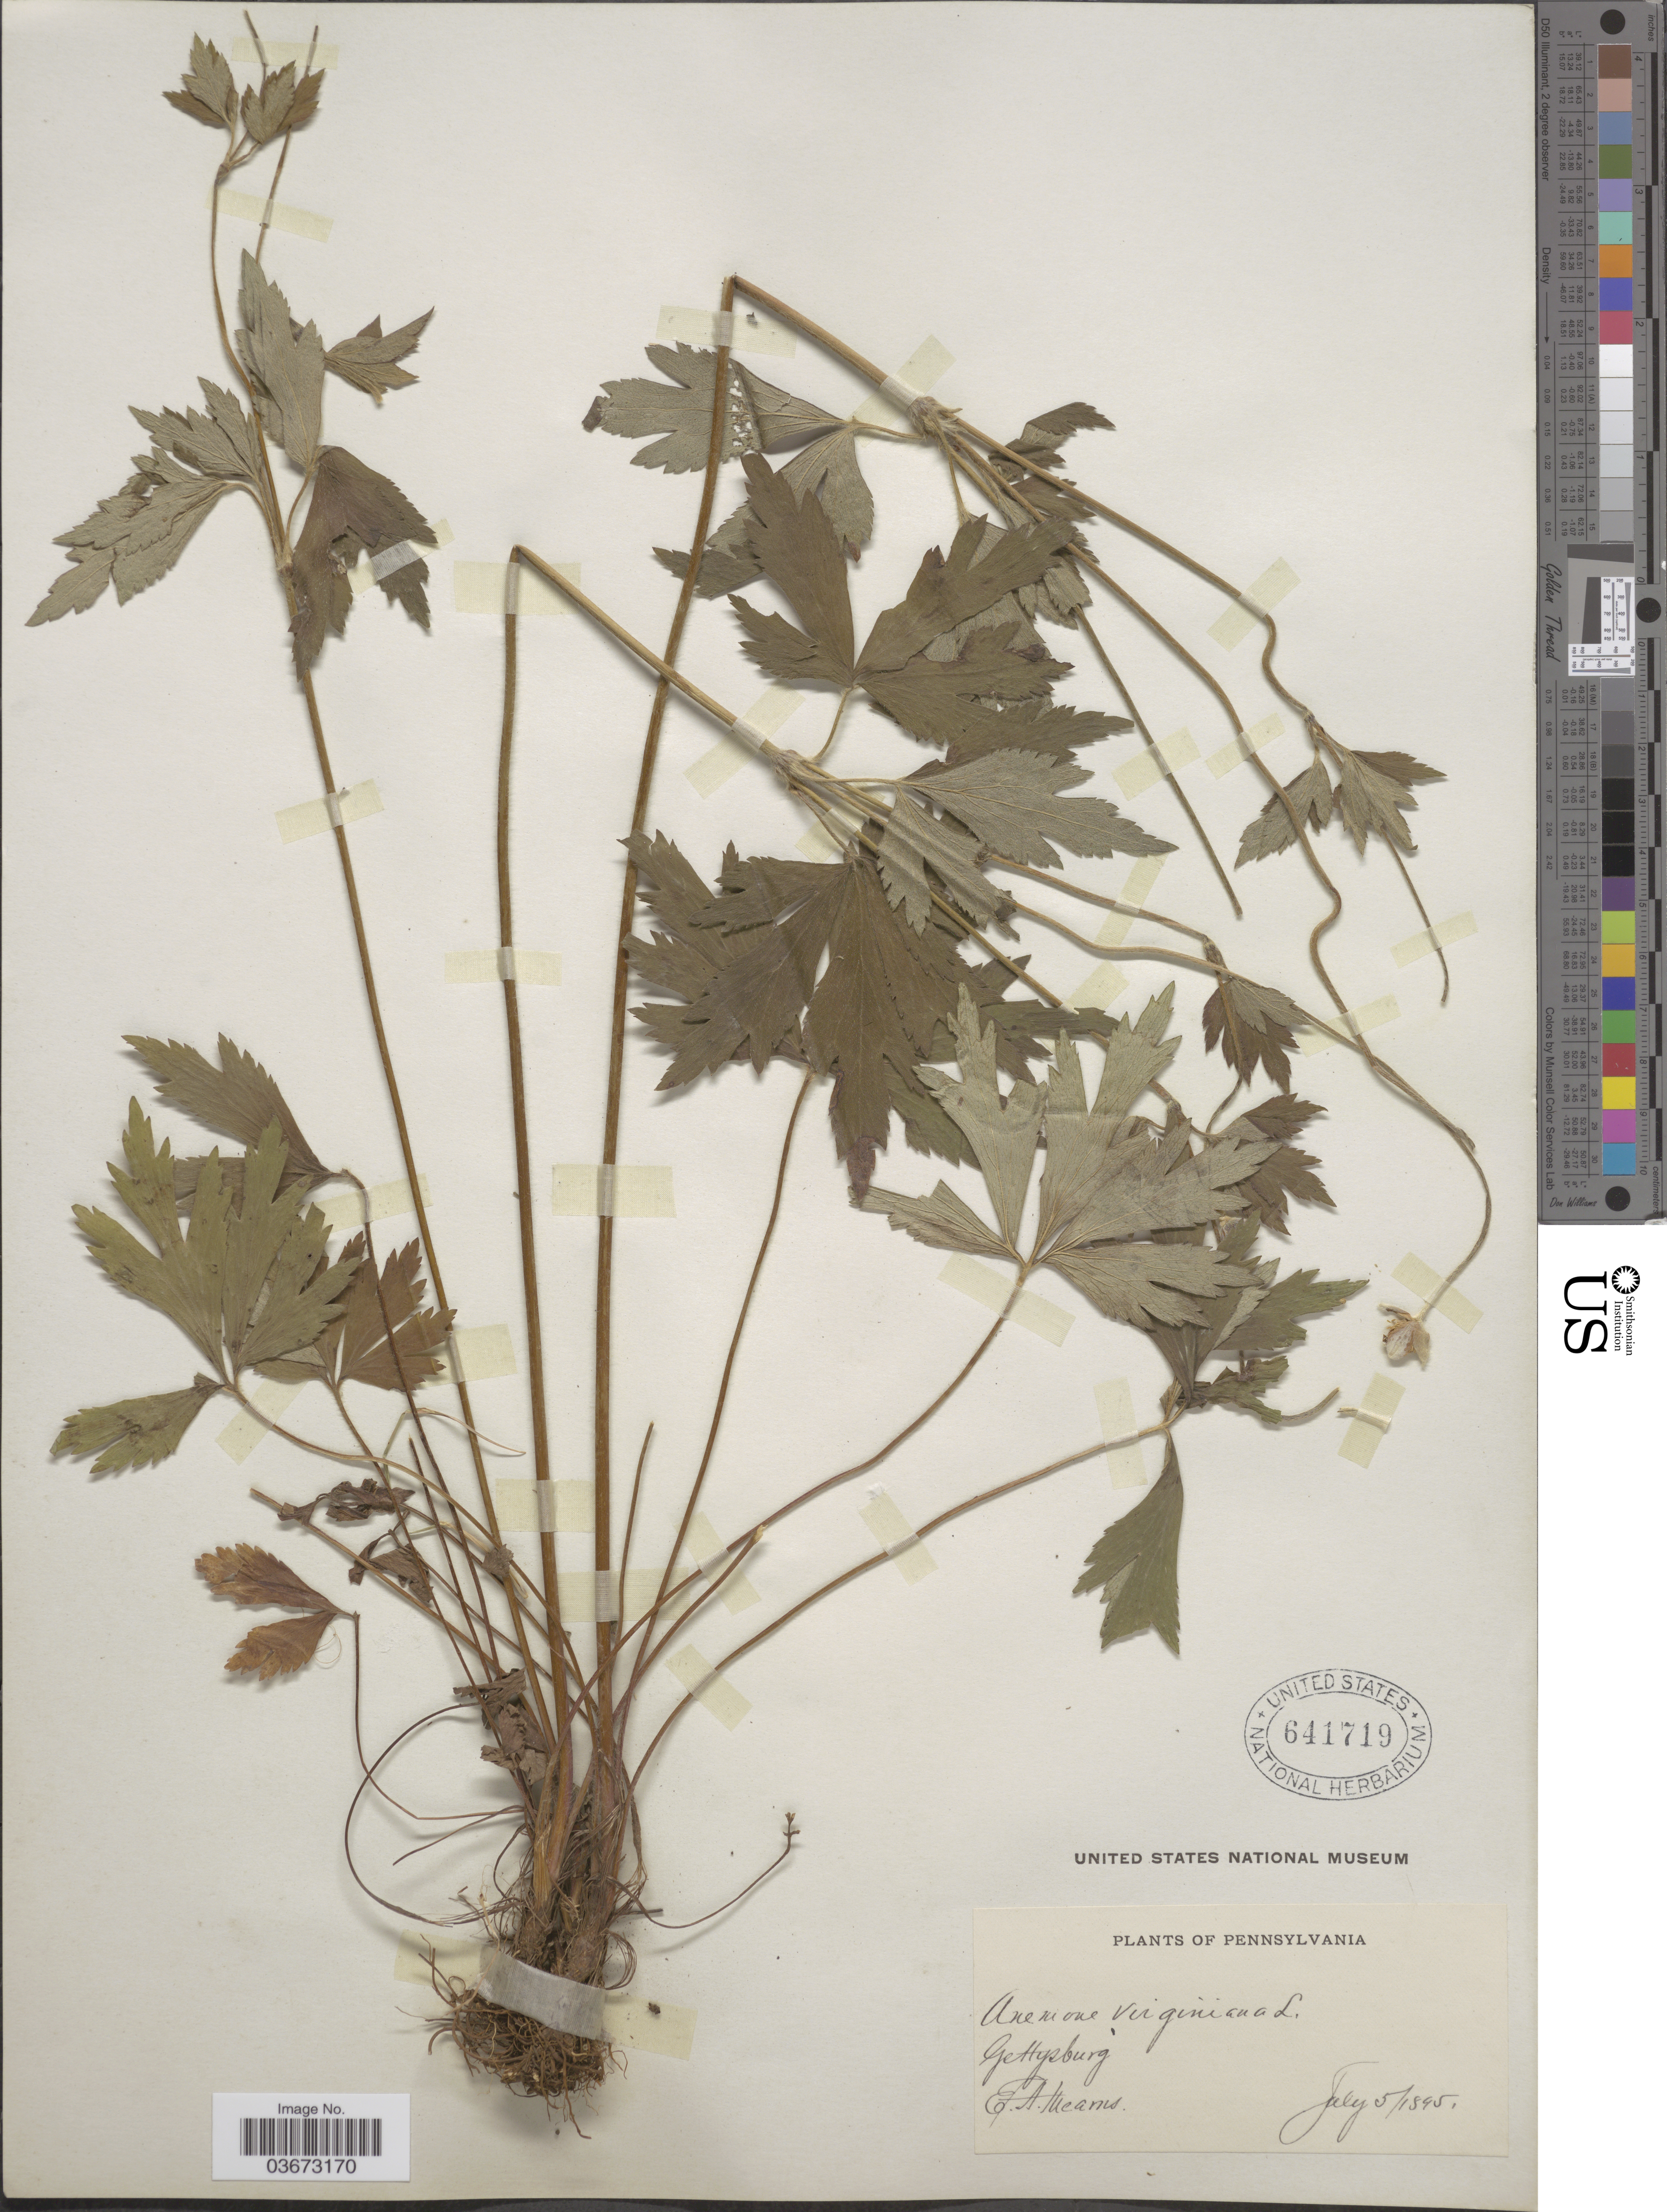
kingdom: Plantae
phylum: Tracheophyta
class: Magnoliopsida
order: Ranunculales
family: Ranunculaceae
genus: Anemone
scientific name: Anemone virginiana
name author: L.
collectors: E. A. Mearns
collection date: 1895-07-05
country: United States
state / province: Pennsylvania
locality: Gettysburg.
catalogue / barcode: US 641719